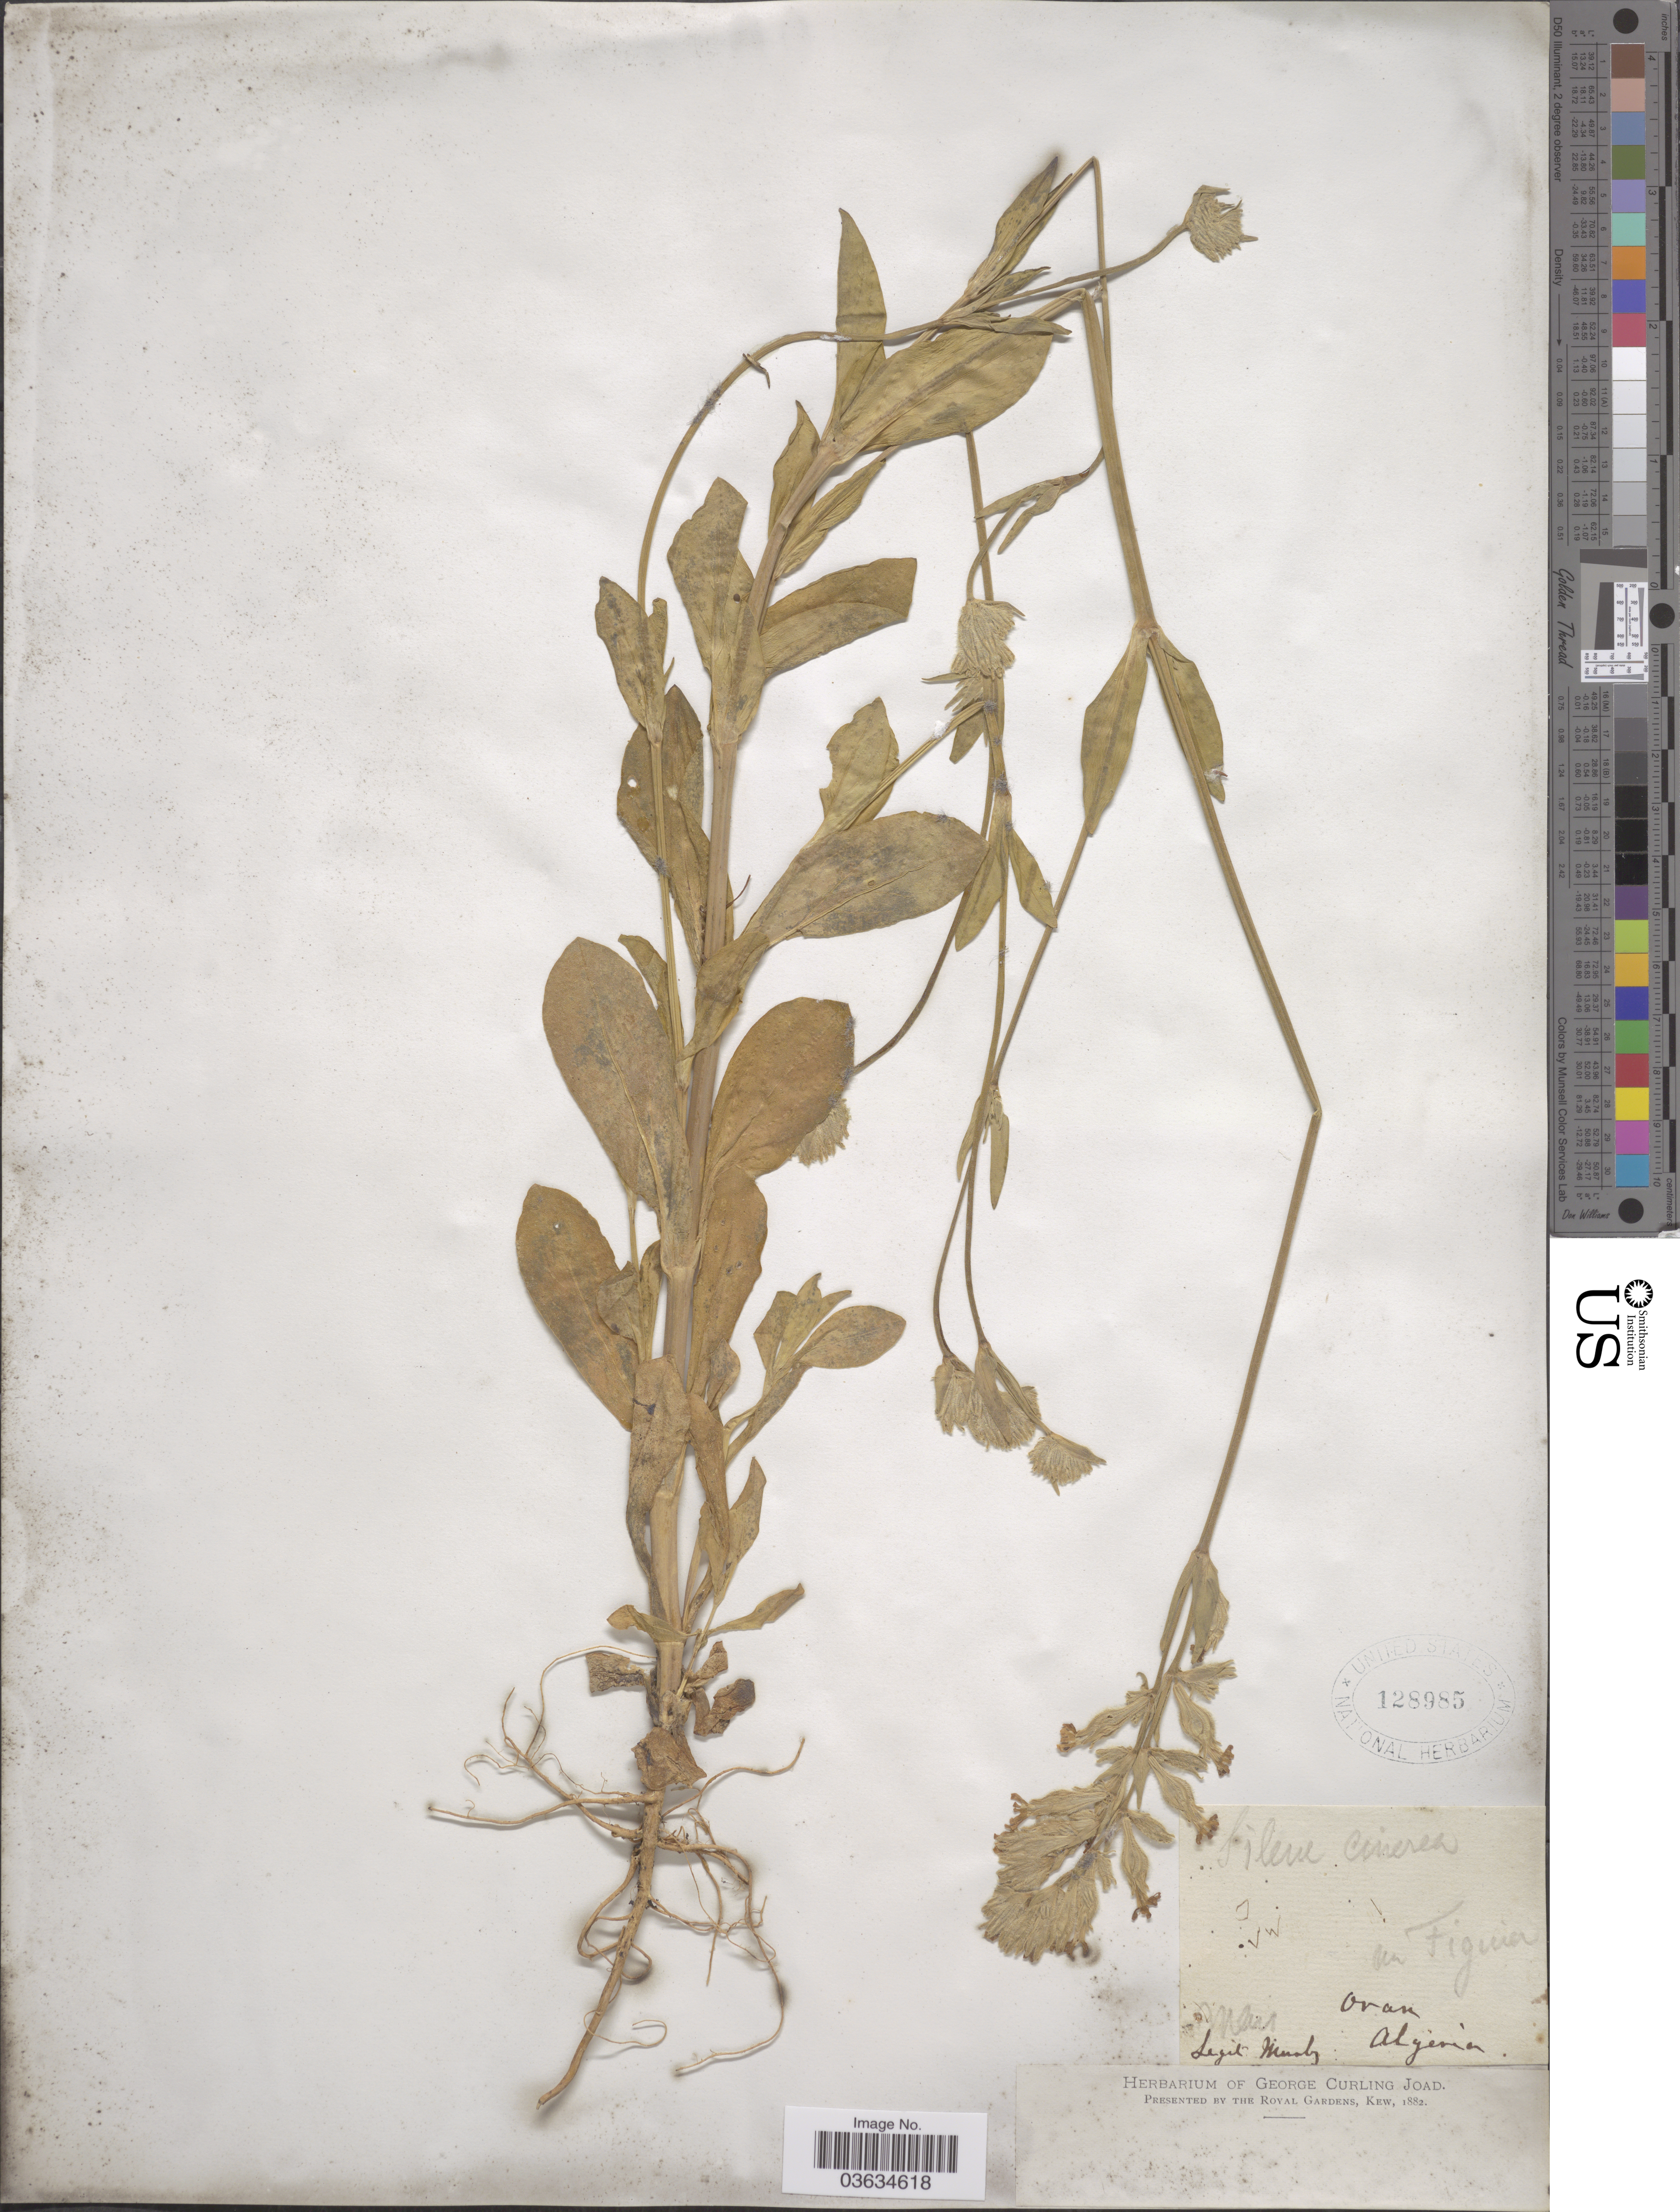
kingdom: Plantae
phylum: Tracheophyta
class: Magnoliopsida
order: Caryophyllales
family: Caryophyllaceae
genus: Silene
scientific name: Silene cinerea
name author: Desf.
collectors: Munby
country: Algeria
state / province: Oran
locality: Den Figuier. [unsure placement] [interpreted]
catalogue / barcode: US 128985